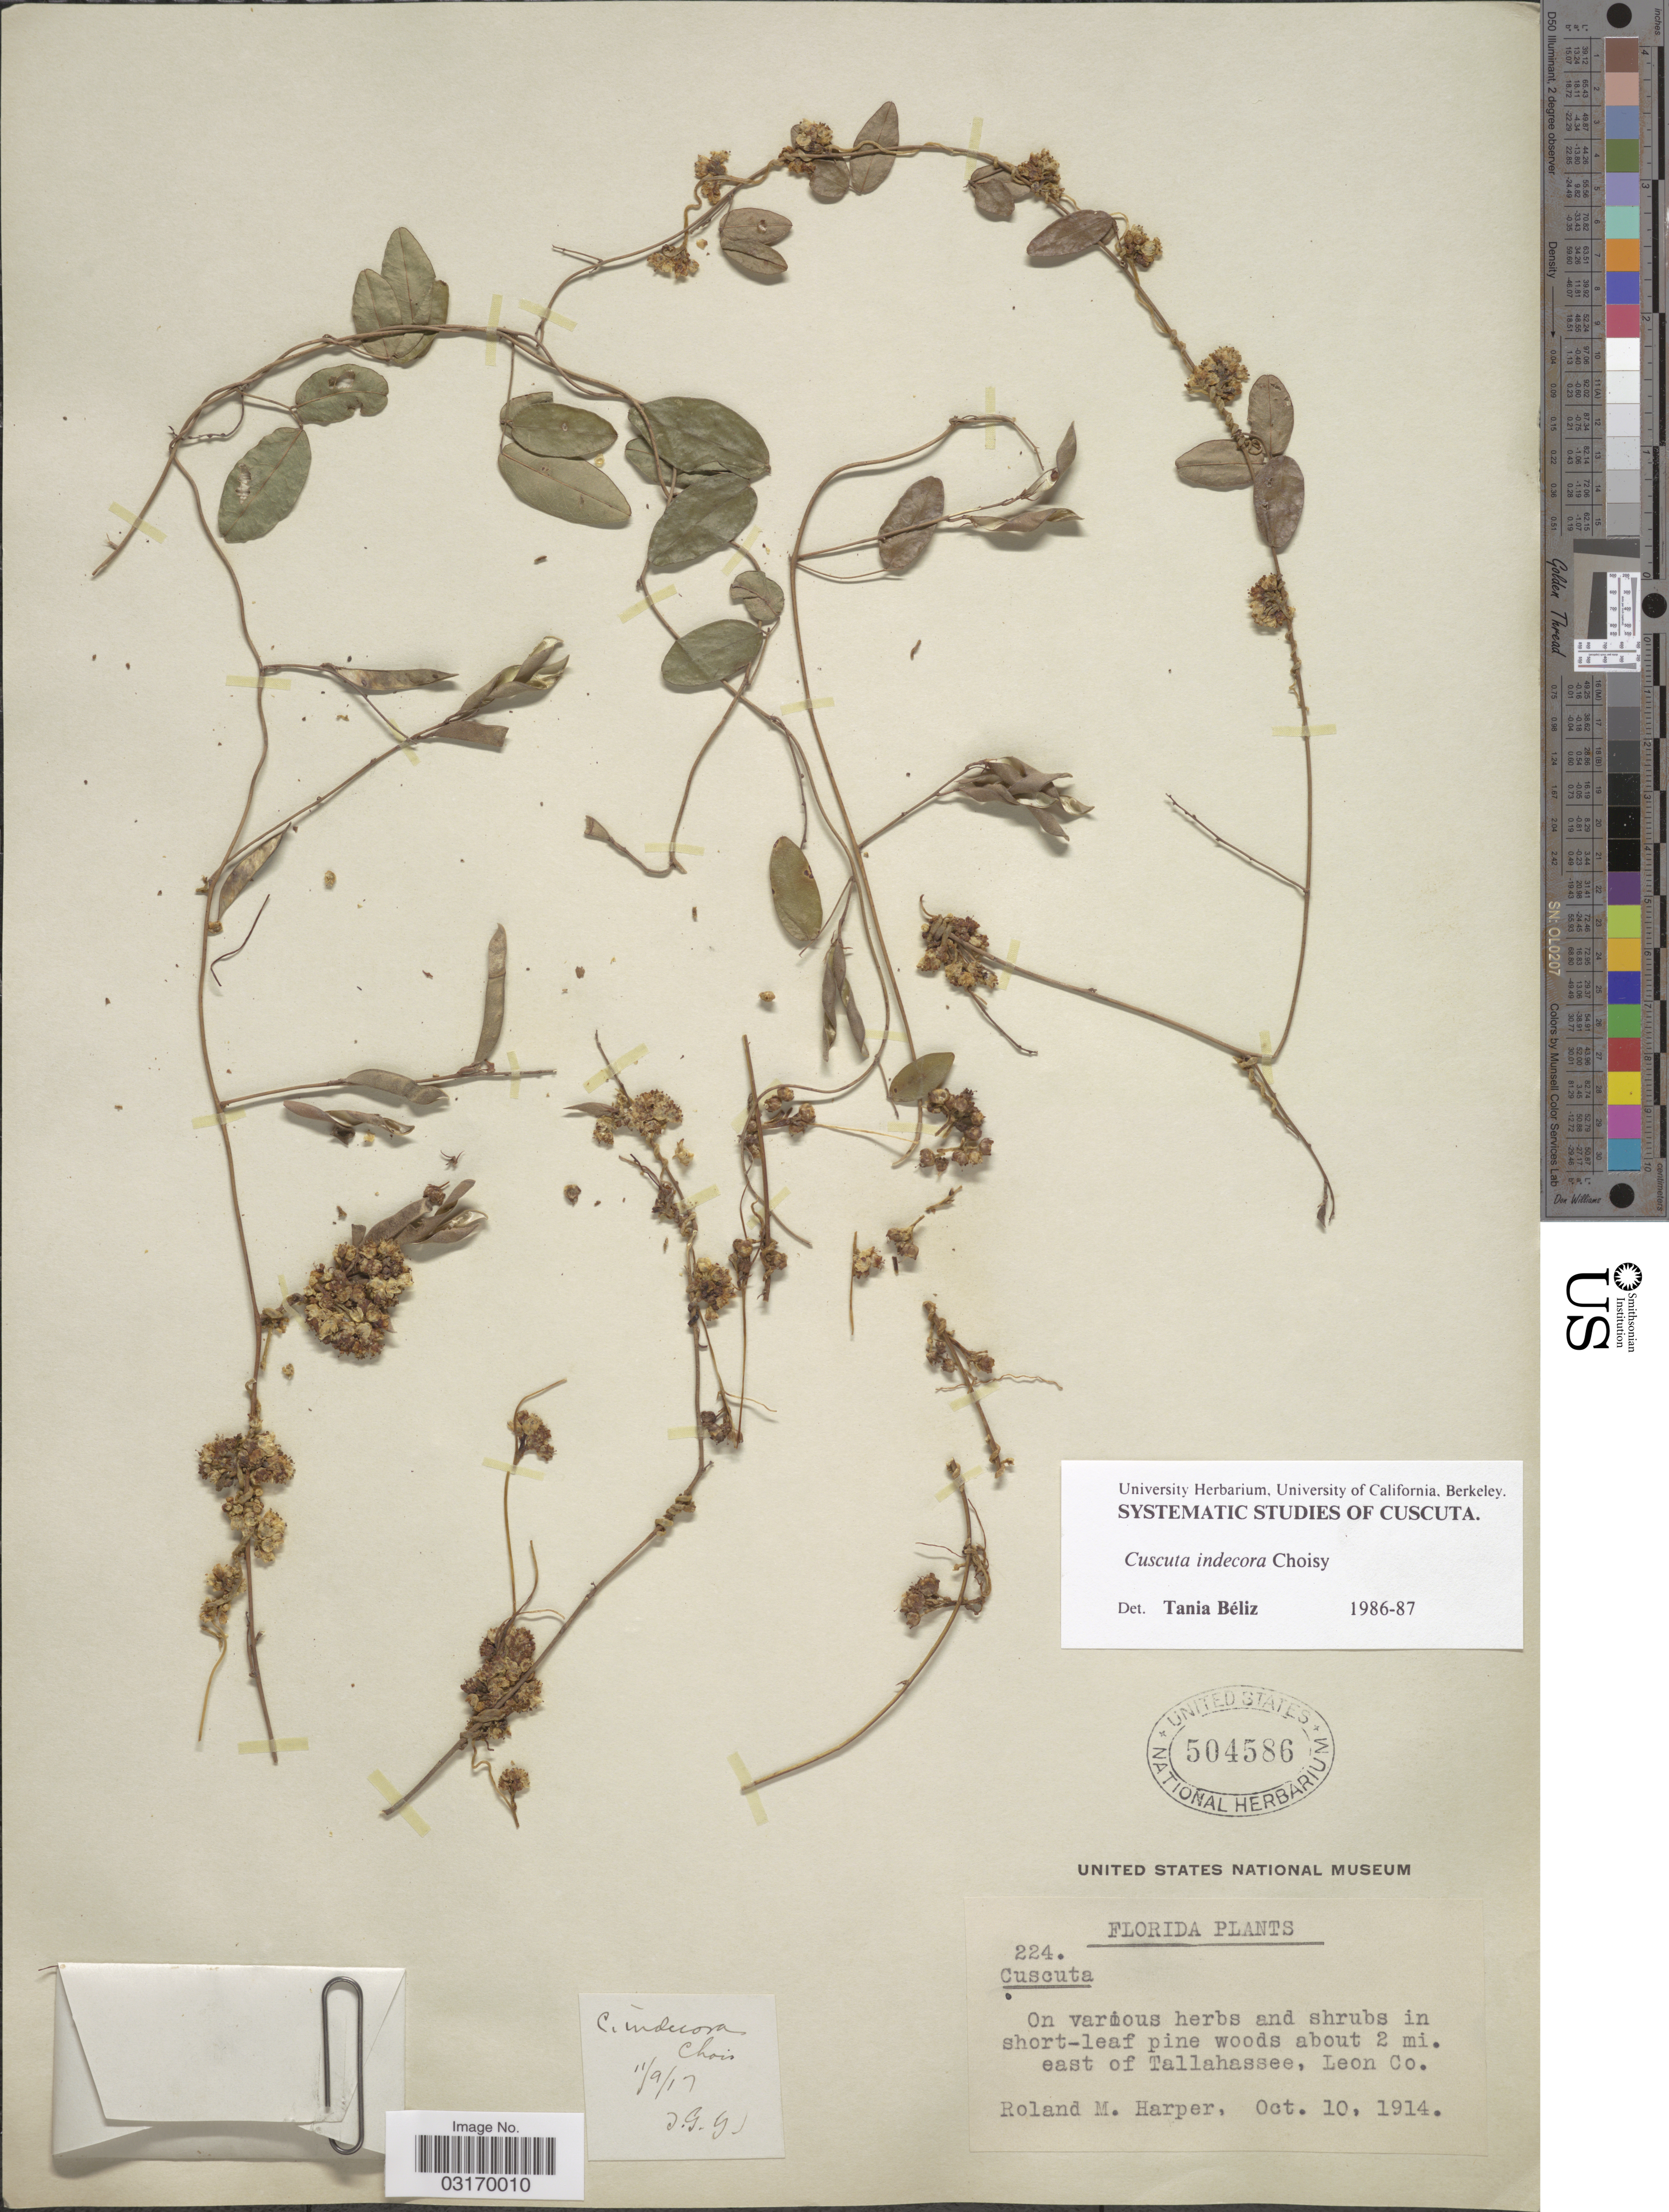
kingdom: Plantae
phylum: Tracheophyta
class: Magnoliopsida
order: Solanales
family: Convolvulaceae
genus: Cuscuta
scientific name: Cuscuta indecora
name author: Choisy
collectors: R. M. Harper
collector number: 224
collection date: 1914-10-10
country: United States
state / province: Florida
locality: About 2 mi. east of Tallahassee, Leon Co.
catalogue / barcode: US 504586